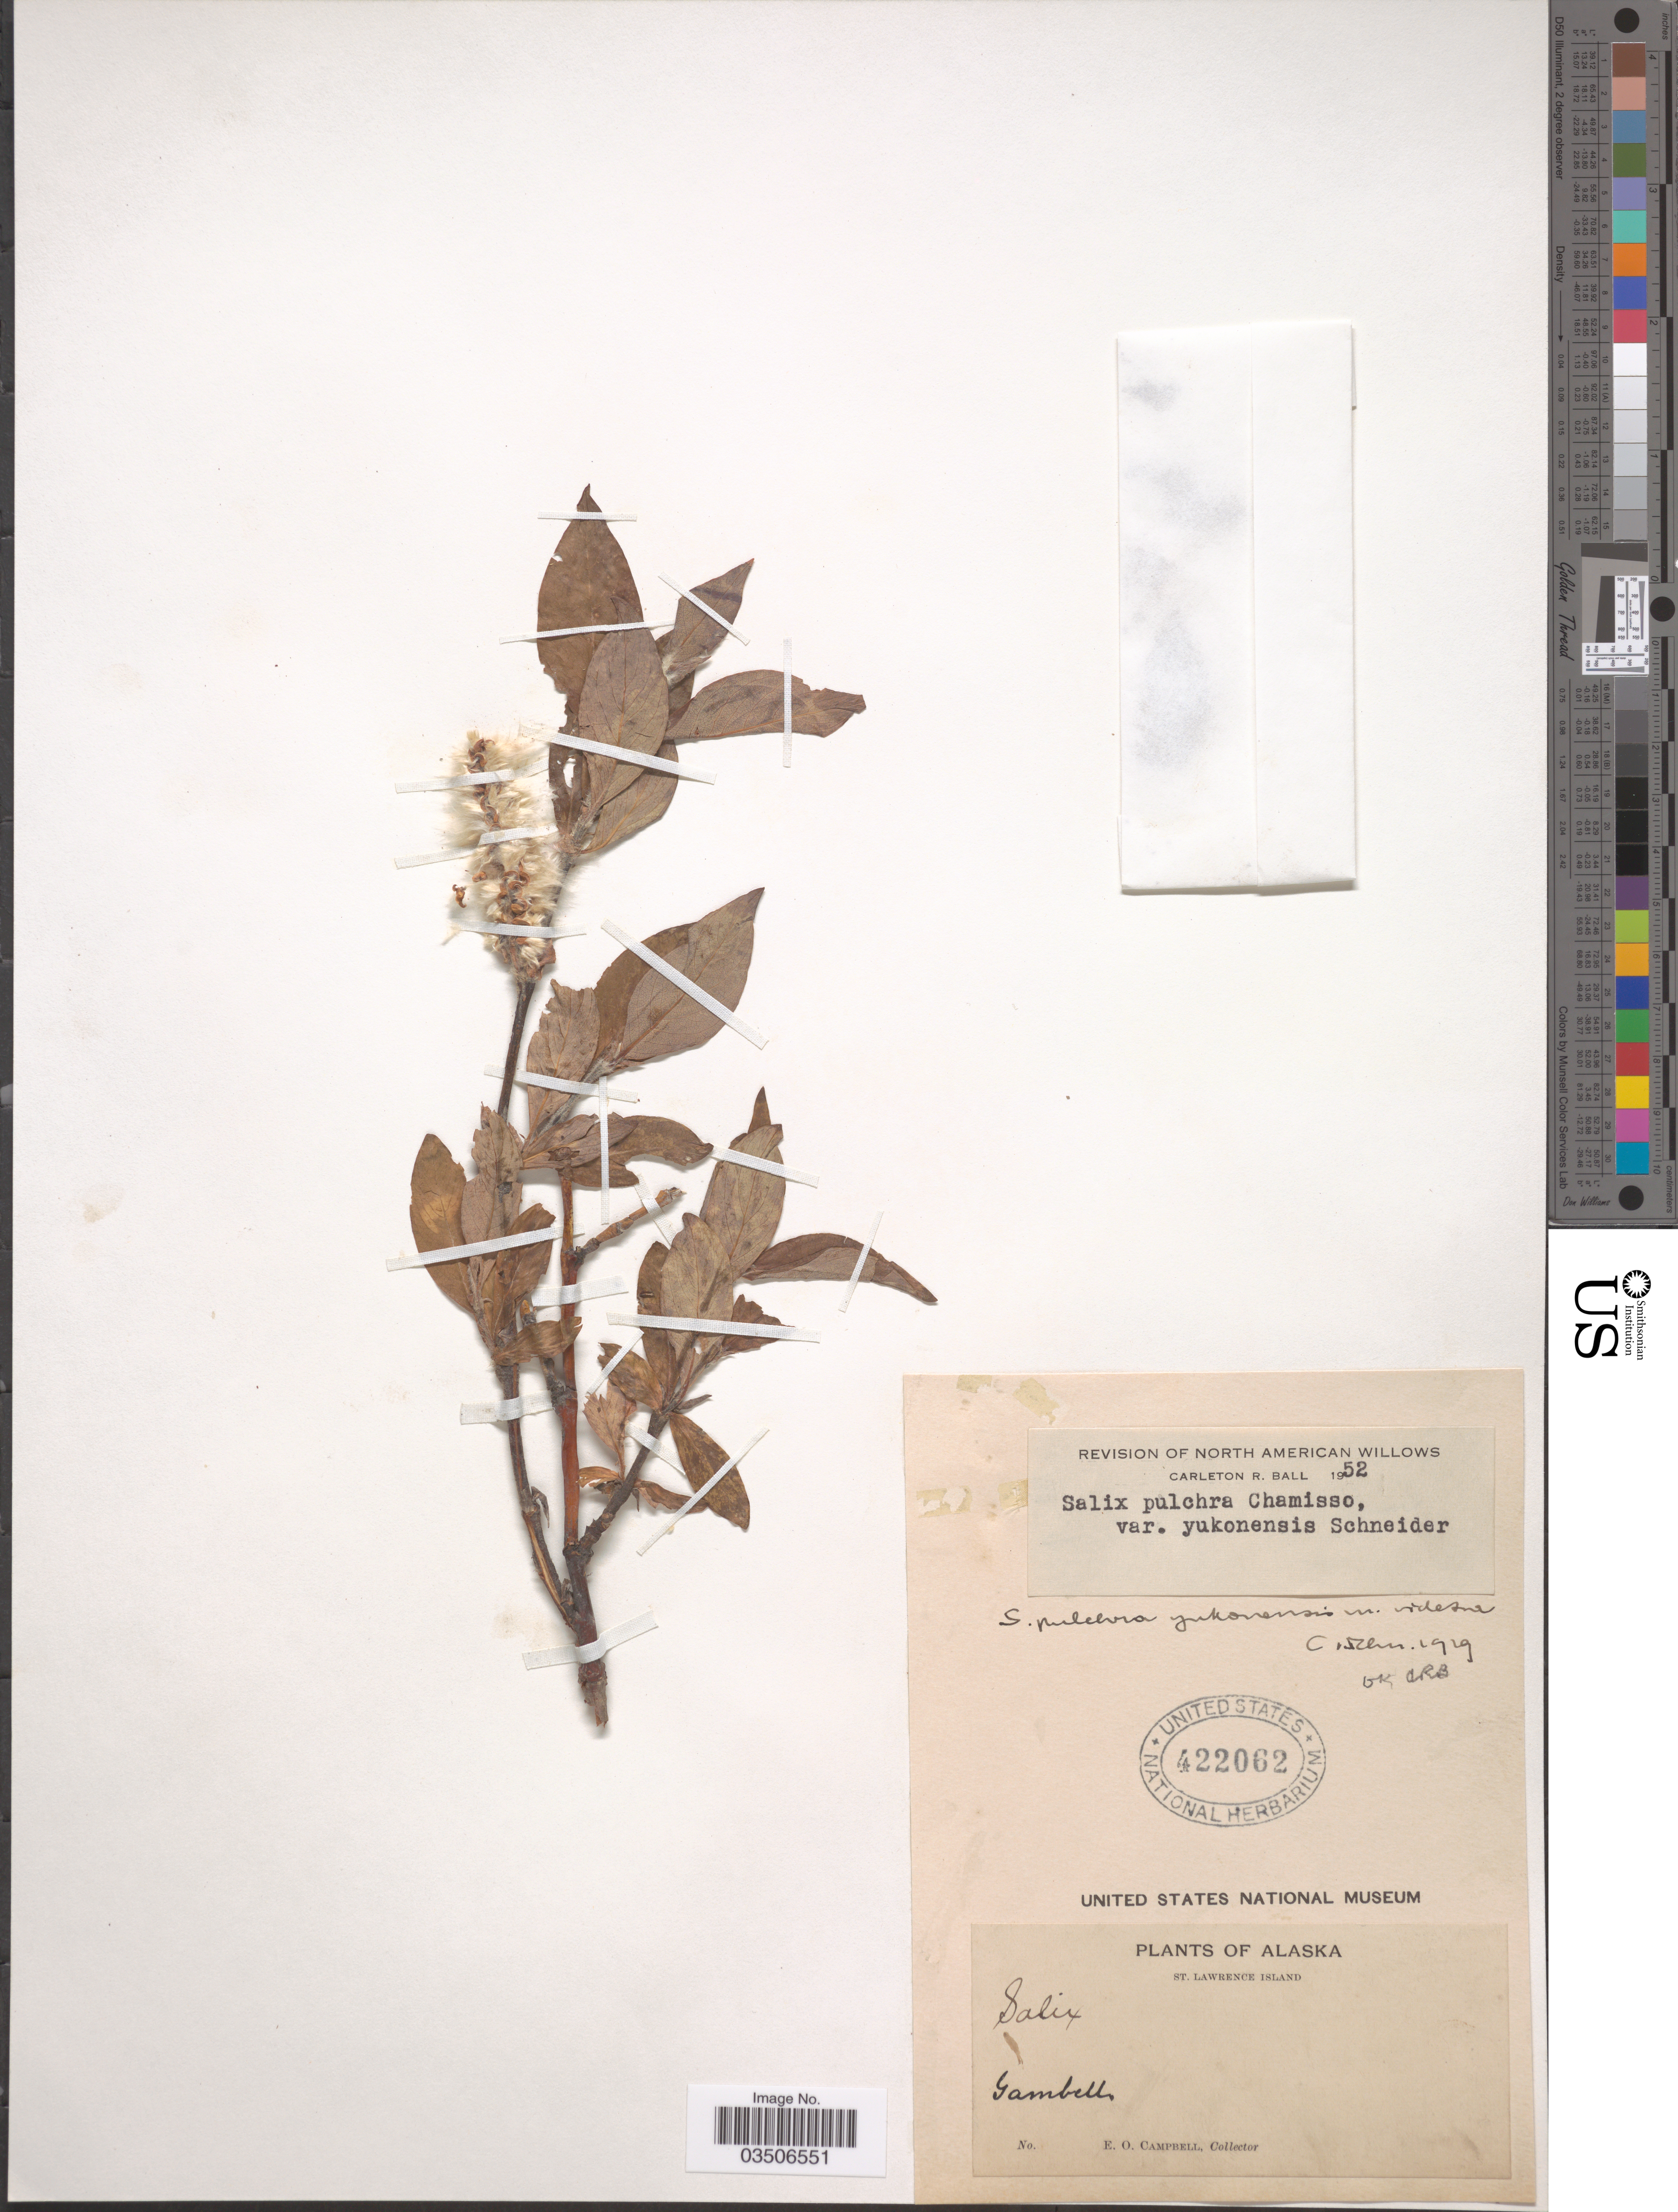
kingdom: Plantae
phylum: Tracheophyta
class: Magnoliopsida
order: Malpighiales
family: Salicaceae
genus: Salix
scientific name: Salix cordata x S. sericea Marshall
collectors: E. Campbell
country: United States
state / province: Alaska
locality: St. Lawrence Island. Gambell.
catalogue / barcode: US 422062